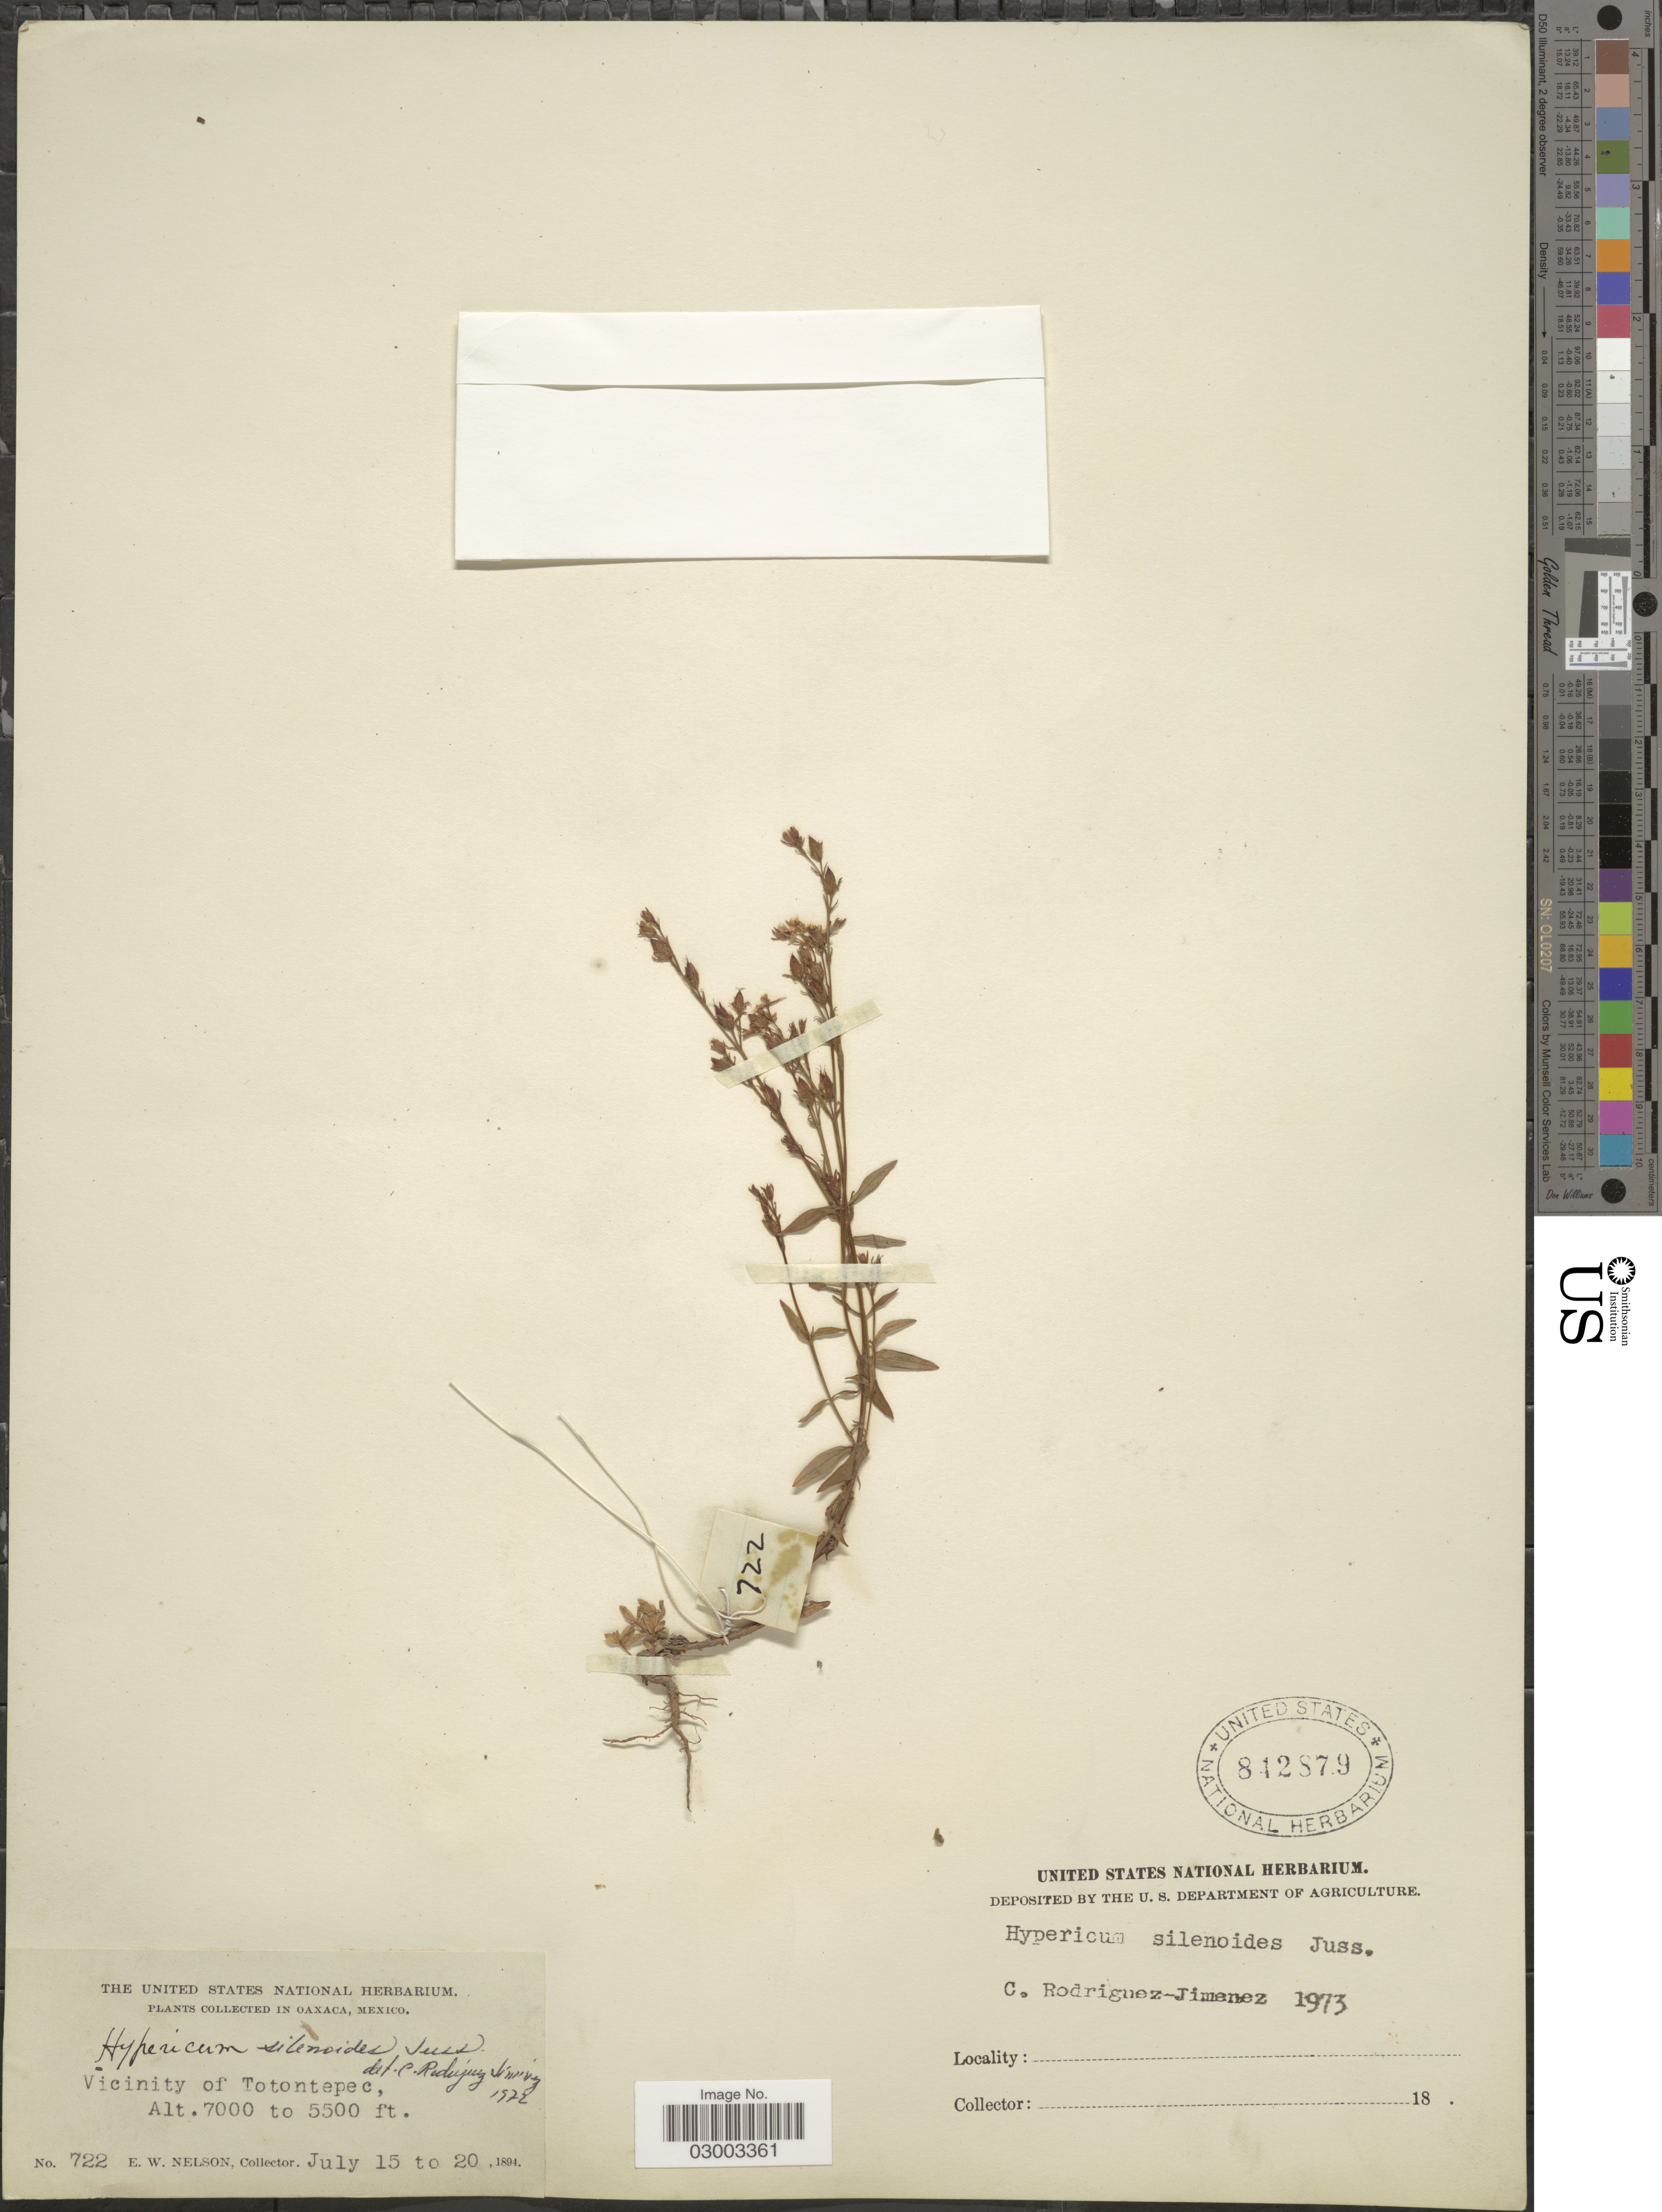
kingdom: Plantae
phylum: Tracheophyta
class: Magnoliopsida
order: Malpighiales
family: Hypericaceae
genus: Hypericum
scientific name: Hypericum silenoides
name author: Juss.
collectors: E. W. Nelson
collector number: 722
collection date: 1894-07-15/1894-07-20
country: Mexico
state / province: Oaxaca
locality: Vicinity of Totontepec.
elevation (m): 1676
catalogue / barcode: US 842879